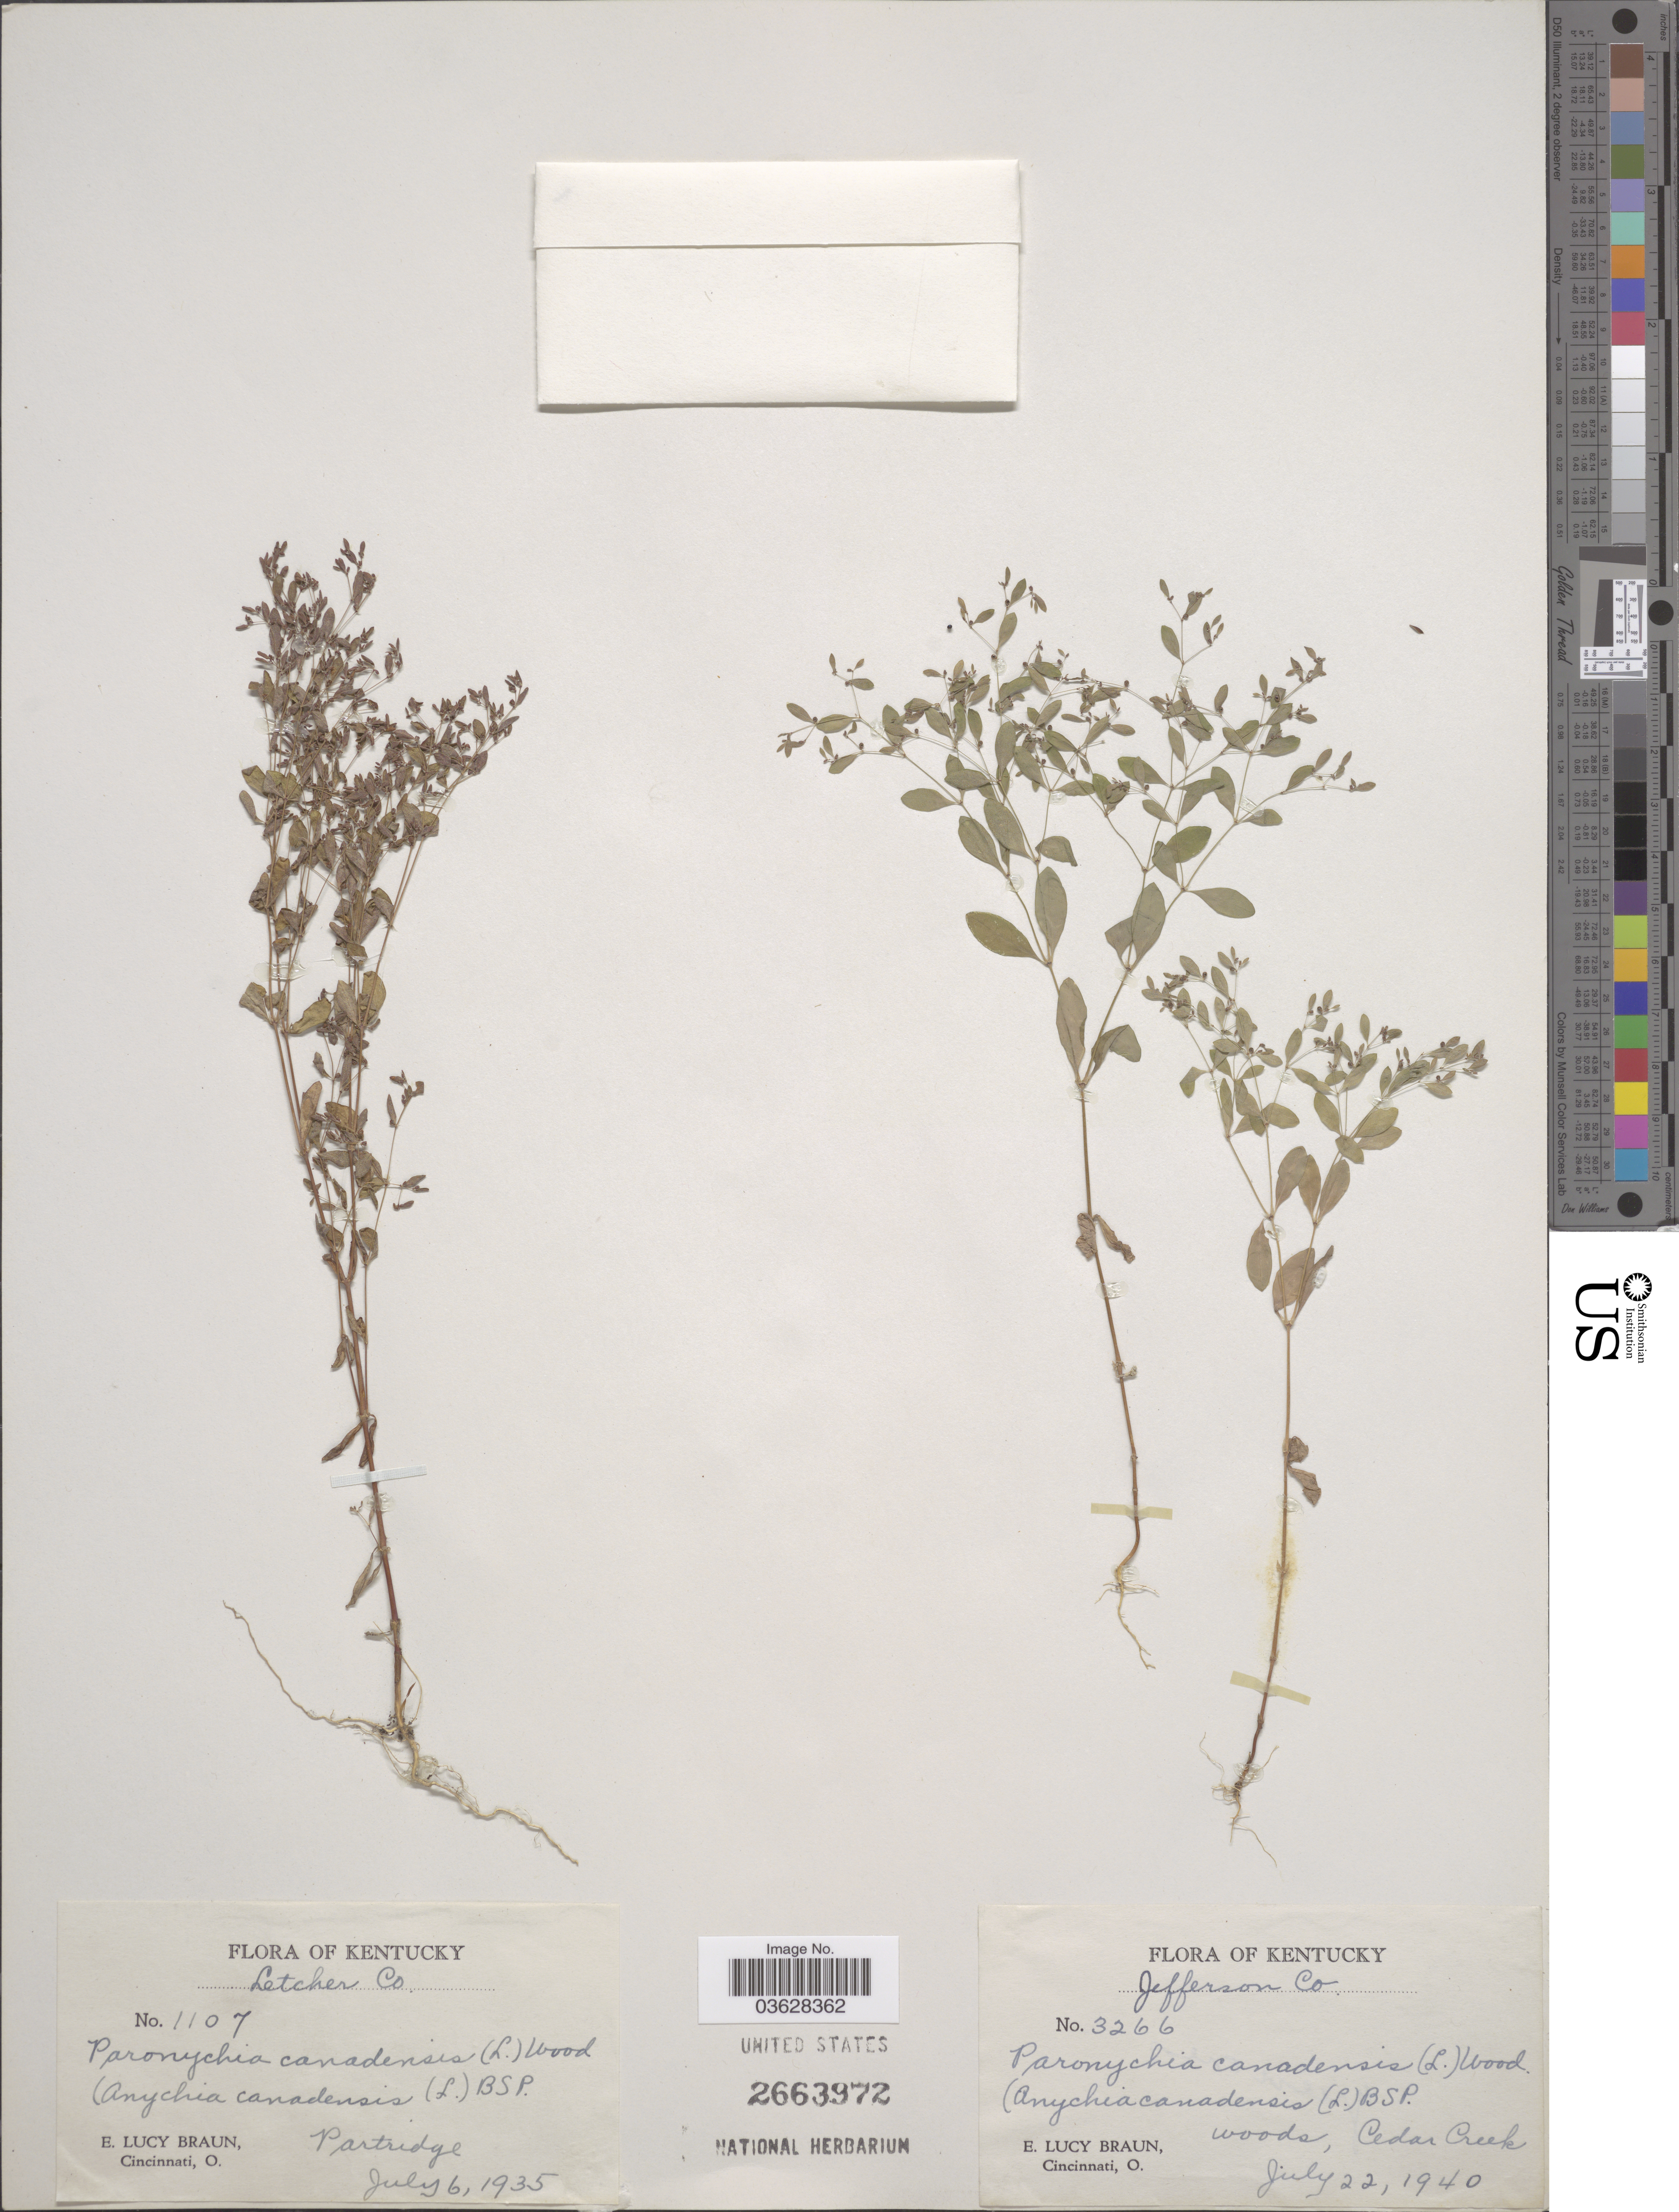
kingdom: Plantae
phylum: Tracheophyta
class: Magnoliopsida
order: Caryophyllales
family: Caryophyllaceae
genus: Paronychia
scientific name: Paronychia canadensis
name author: (L.) Alph. Wood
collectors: E. L. Braun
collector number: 1107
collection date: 1935-07-06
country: United States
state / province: Kentucky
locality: Letcher Co. Partridge.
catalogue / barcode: US 2663972